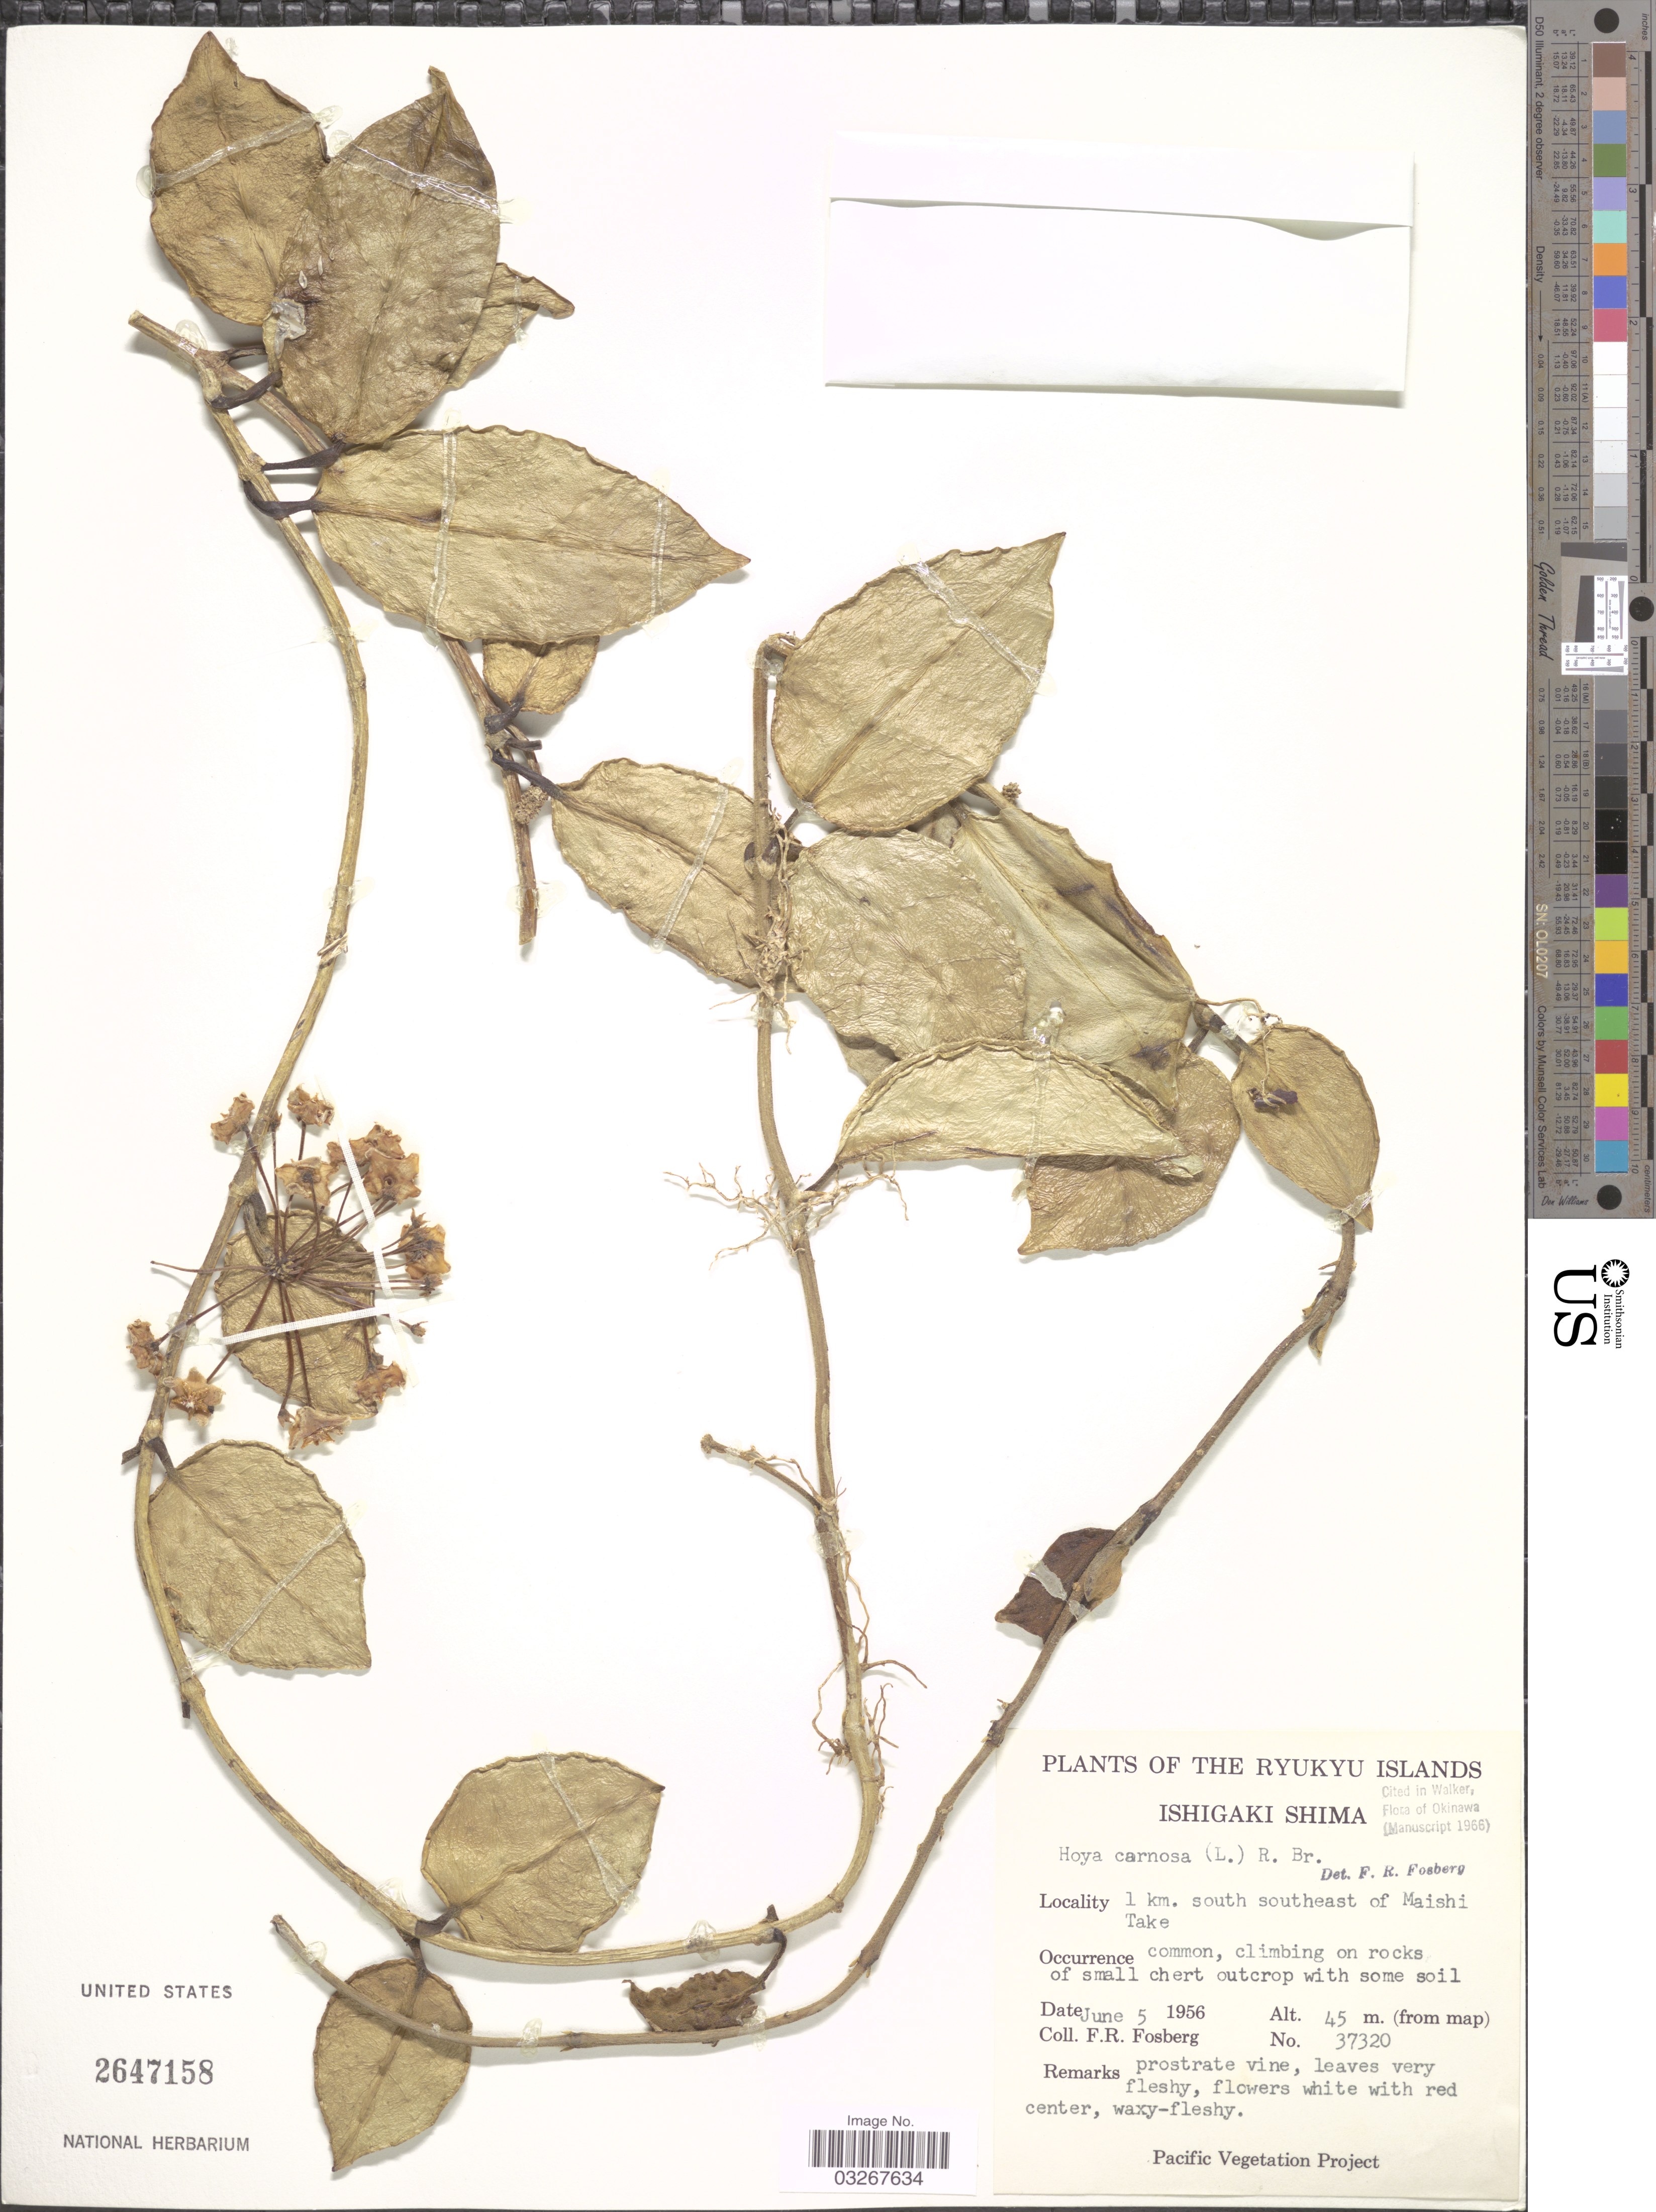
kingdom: Plantae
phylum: Tracheophyta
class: Magnoliopsida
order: Gentianales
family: Apocynaceae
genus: Hoya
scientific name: Hoya carnosa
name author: (L. f.) R. Br.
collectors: F. R. Fosberg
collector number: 37320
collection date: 1956-06-05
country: Japan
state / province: Okinawa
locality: The Ryukyu Islands, Ishigaki Shima, 1 km. south southeast of Maishi Take.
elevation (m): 45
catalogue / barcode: US 2647158